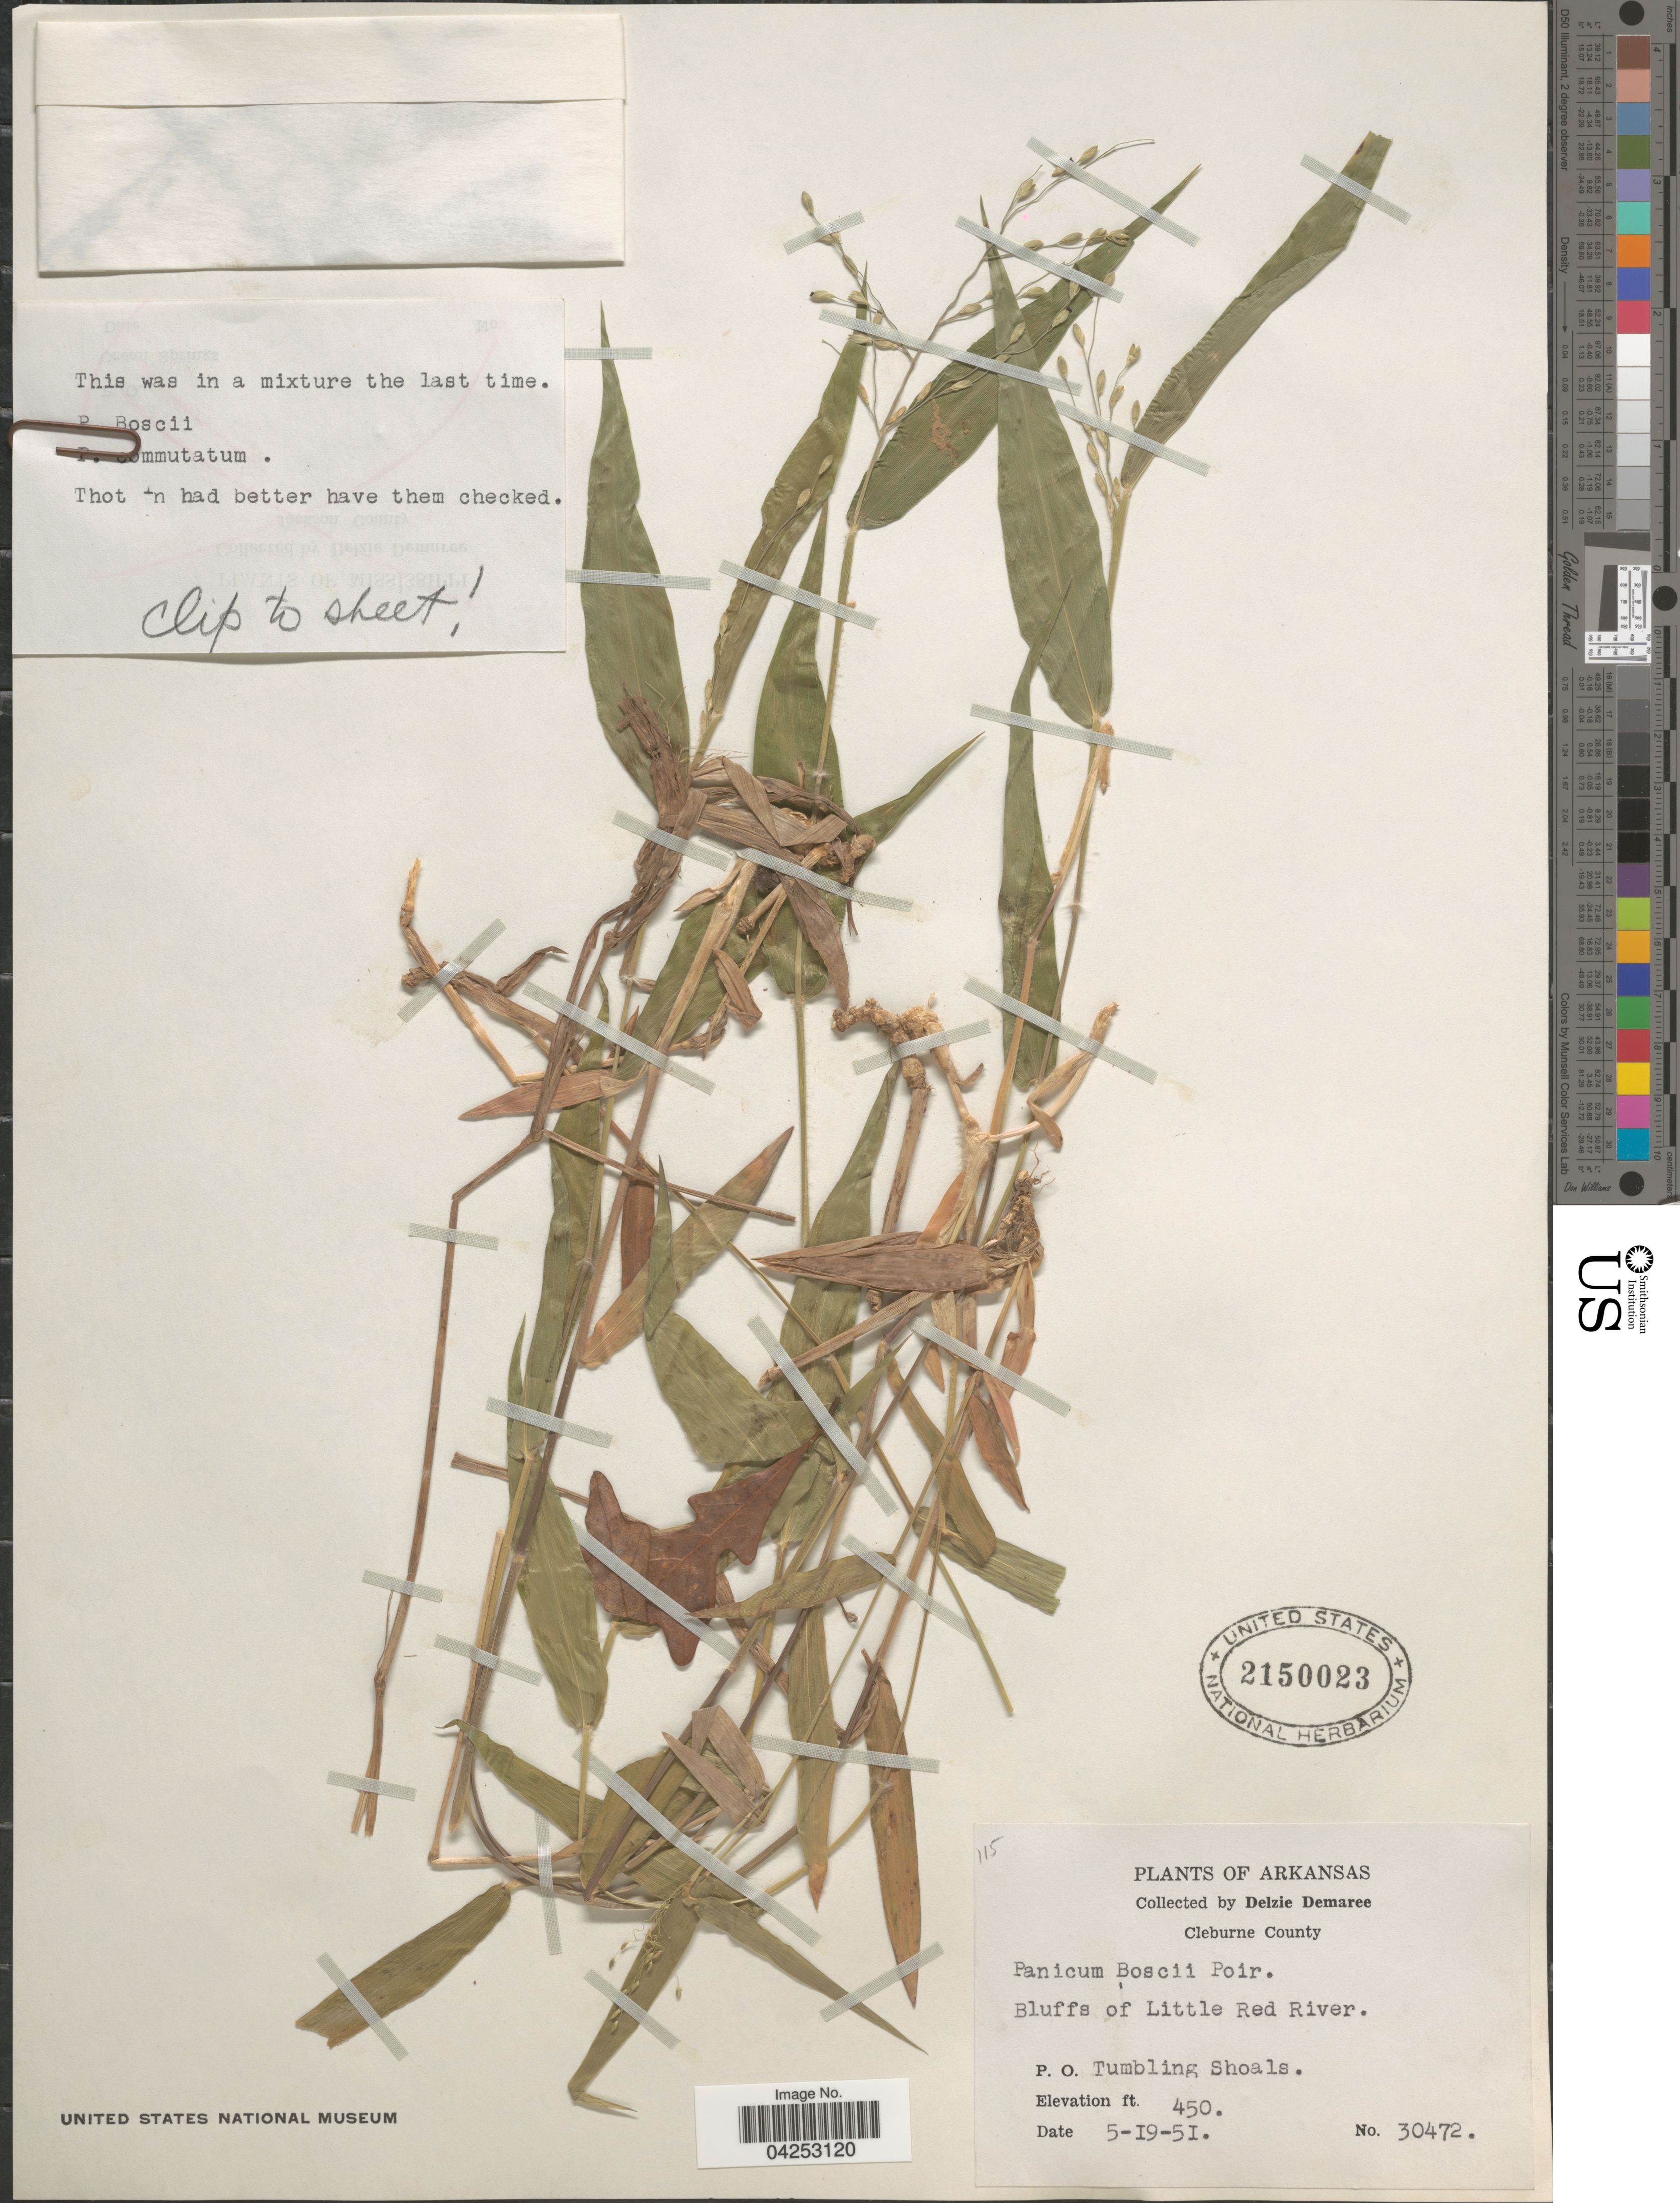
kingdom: Plantae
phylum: Tracheophyta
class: Liliopsida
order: Poales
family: Poaceae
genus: Dichanthelium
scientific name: Dichanthelium boscii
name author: (Poir.) Gould & C.A. Clark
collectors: D. Demaree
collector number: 30472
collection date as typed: Transcribed d/m/y: 19/5/51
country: United States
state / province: Arkansas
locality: Cleburne County. Bluffs of Little Red River. P. O. Tumbling Shoals.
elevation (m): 137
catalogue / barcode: US 2150023